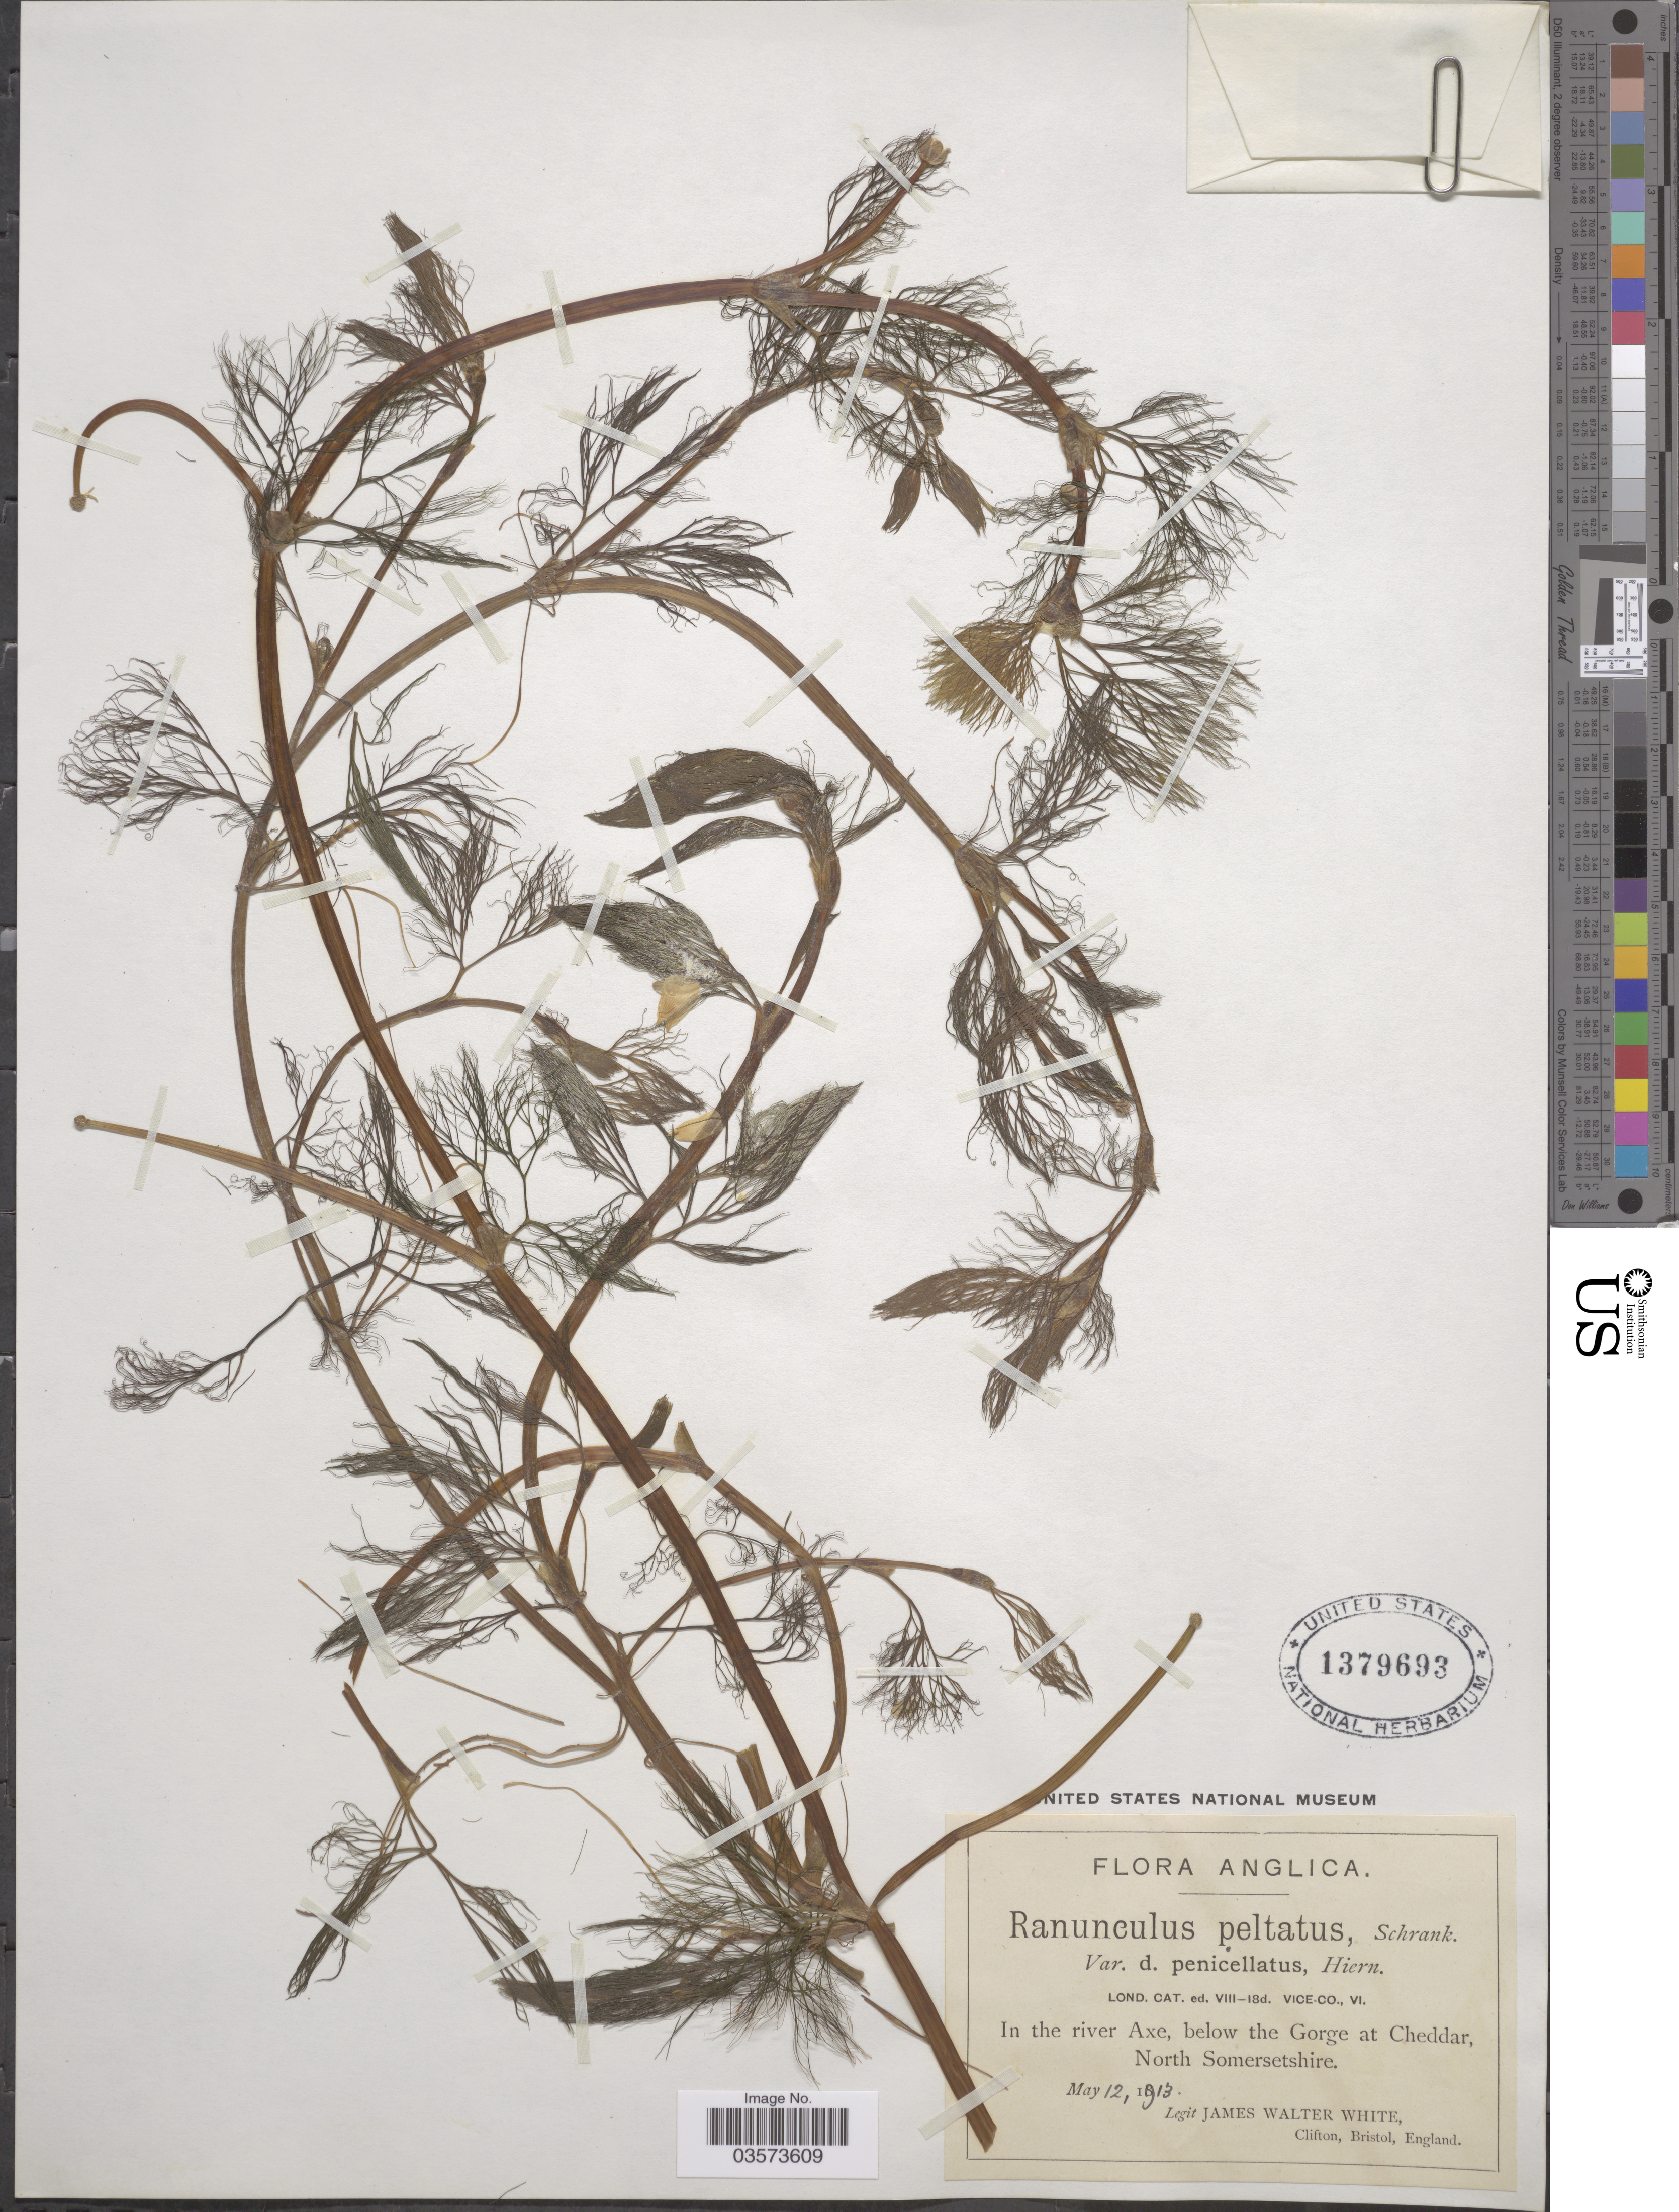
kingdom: Plantae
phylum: Tracheophyta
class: Magnoliopsida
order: Ranunculales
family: Ranunculaceae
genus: Ranunculus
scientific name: Ranunculus peltatus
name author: Schrank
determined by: Strong, Mark T., (BOT), Smithsonian Institution - National Museum of Natural History (UNITED STATES)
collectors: J. W. White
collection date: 1913-05-12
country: United Kingdom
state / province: England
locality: Anglica. In the river Axe, below the Gorge at Cheddar, North Somersetshire.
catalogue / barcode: US 1379693